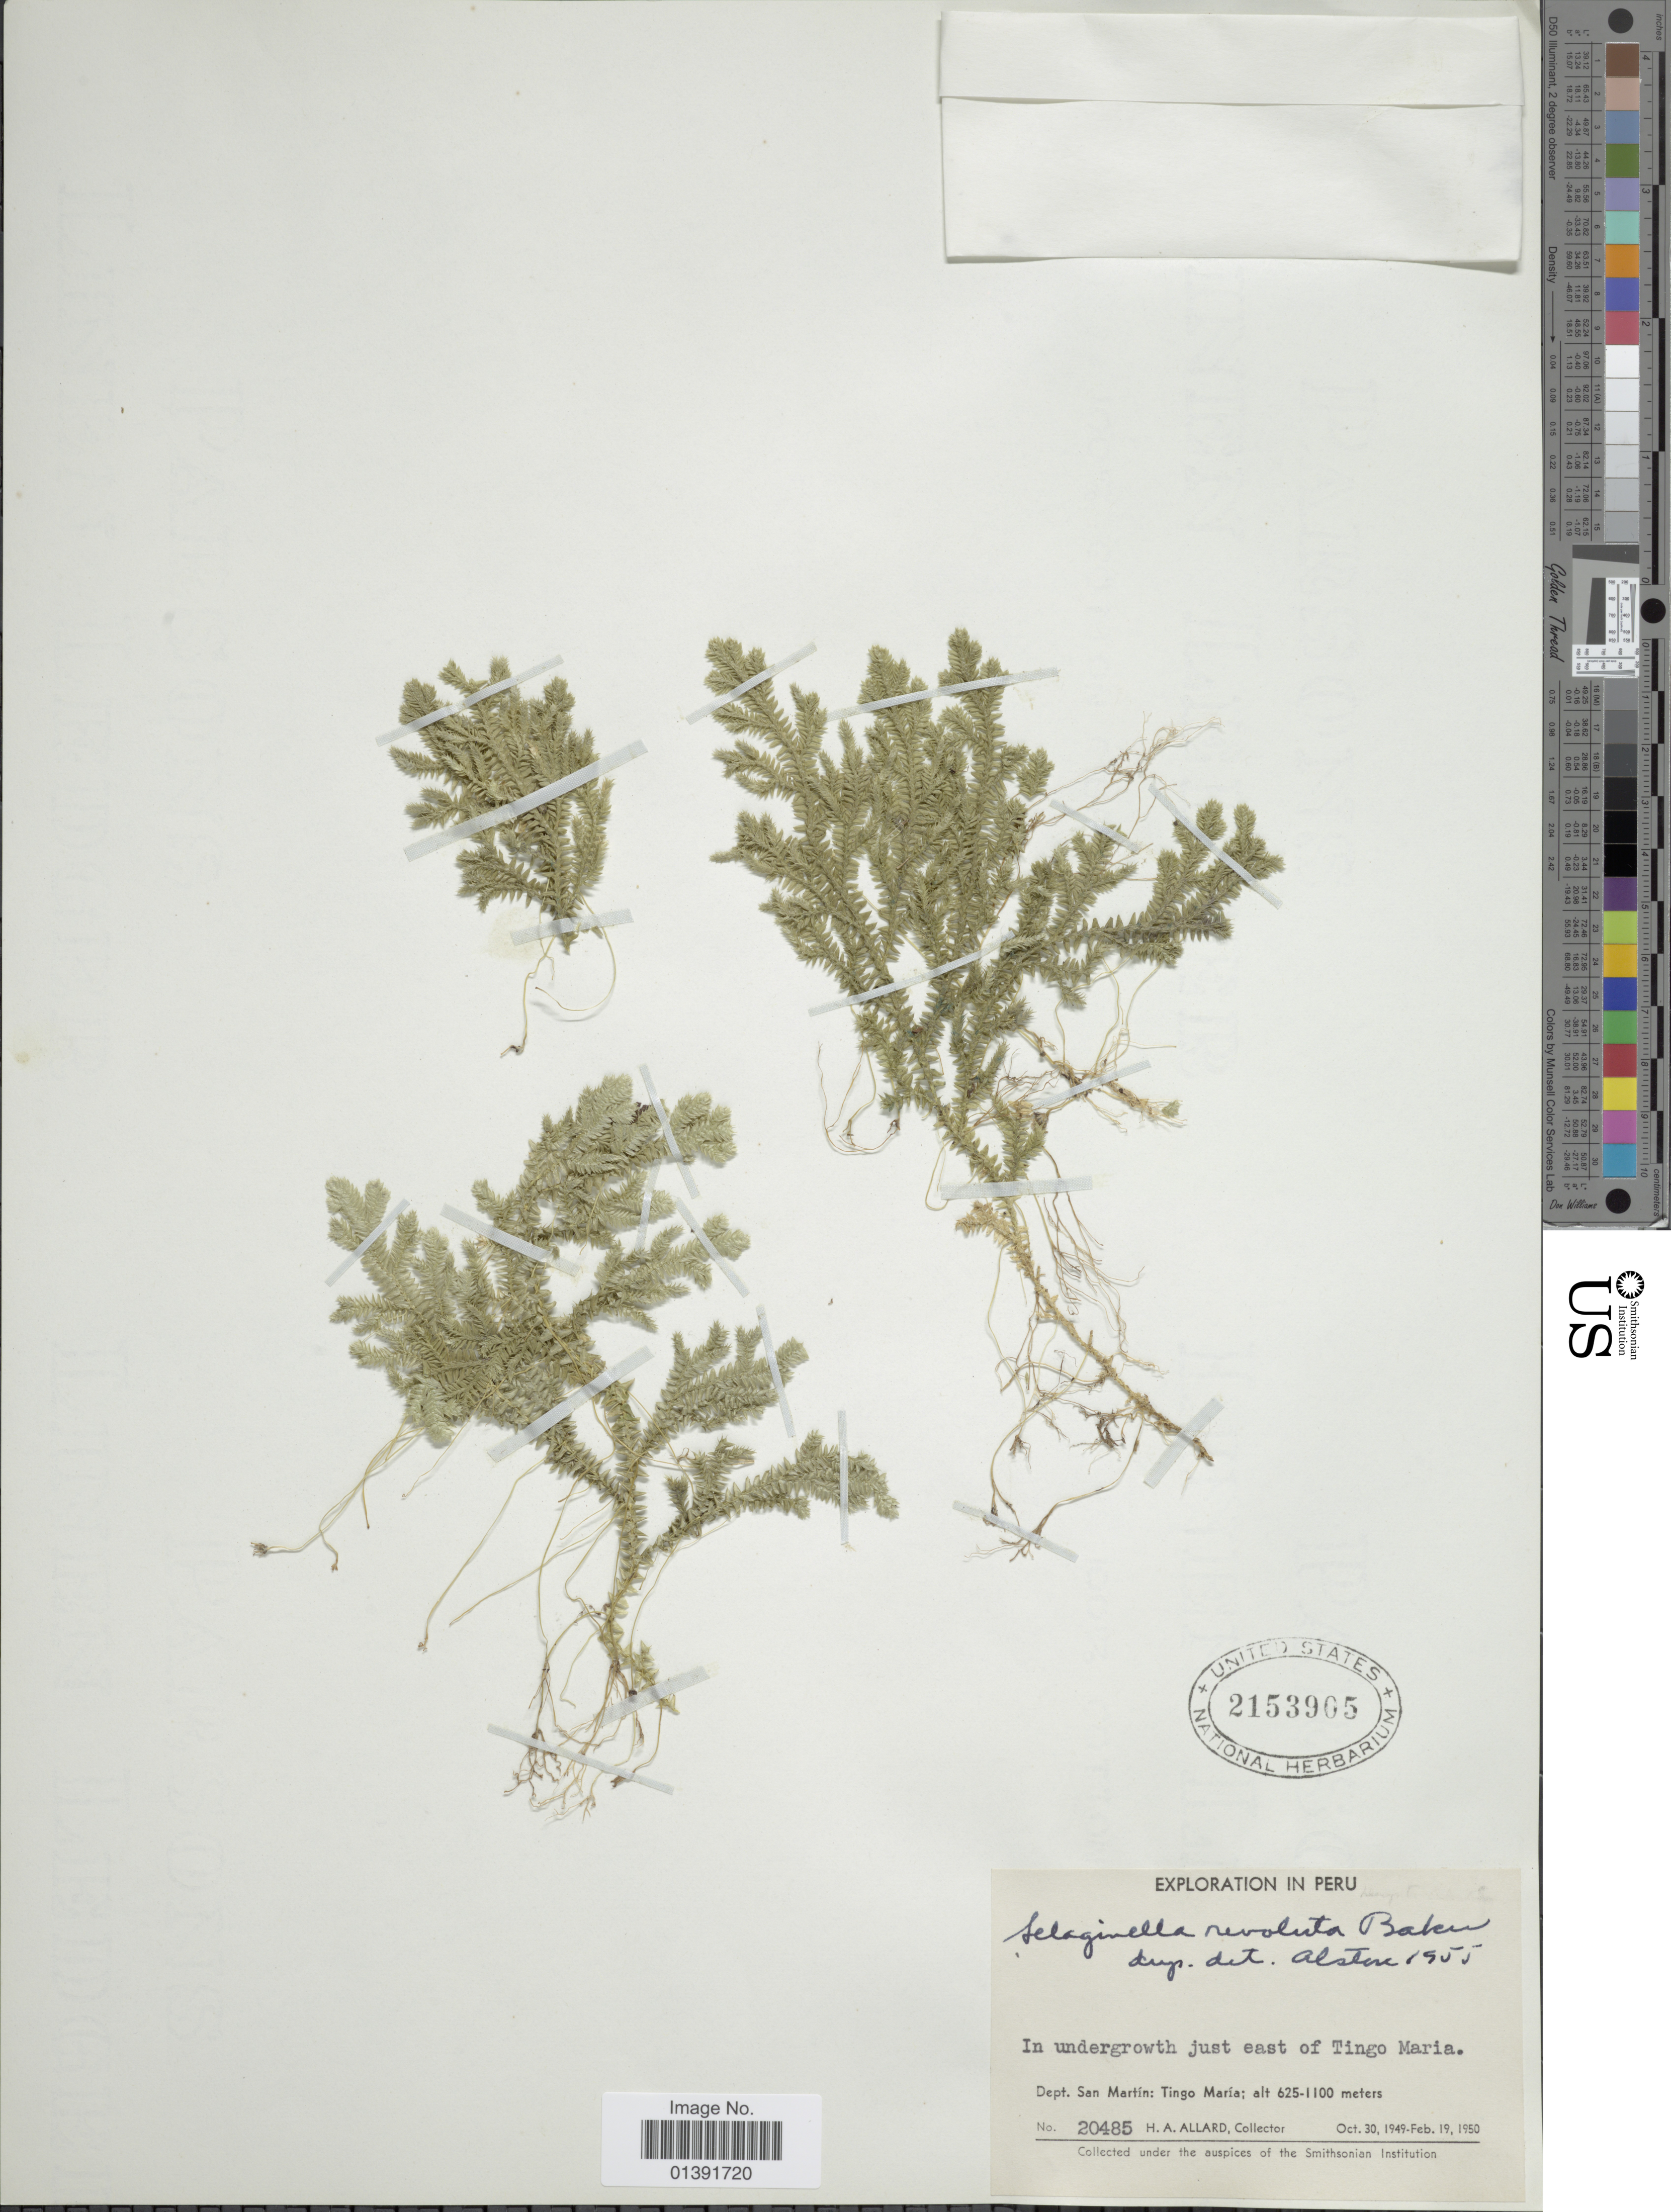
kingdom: Plantae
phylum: Tracheophyta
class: Lycopodiopsida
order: Selaginellales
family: Selaginellaceae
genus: Selaginella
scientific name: Selaginella revoluta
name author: Baker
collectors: H. A. Allard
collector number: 20485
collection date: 1949-10-30/1950-02-19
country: Peru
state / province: San Martín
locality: In undergrowth just east of Tingo Maria, Tingo Maria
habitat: in undergrowth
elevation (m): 625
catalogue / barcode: US 2153965